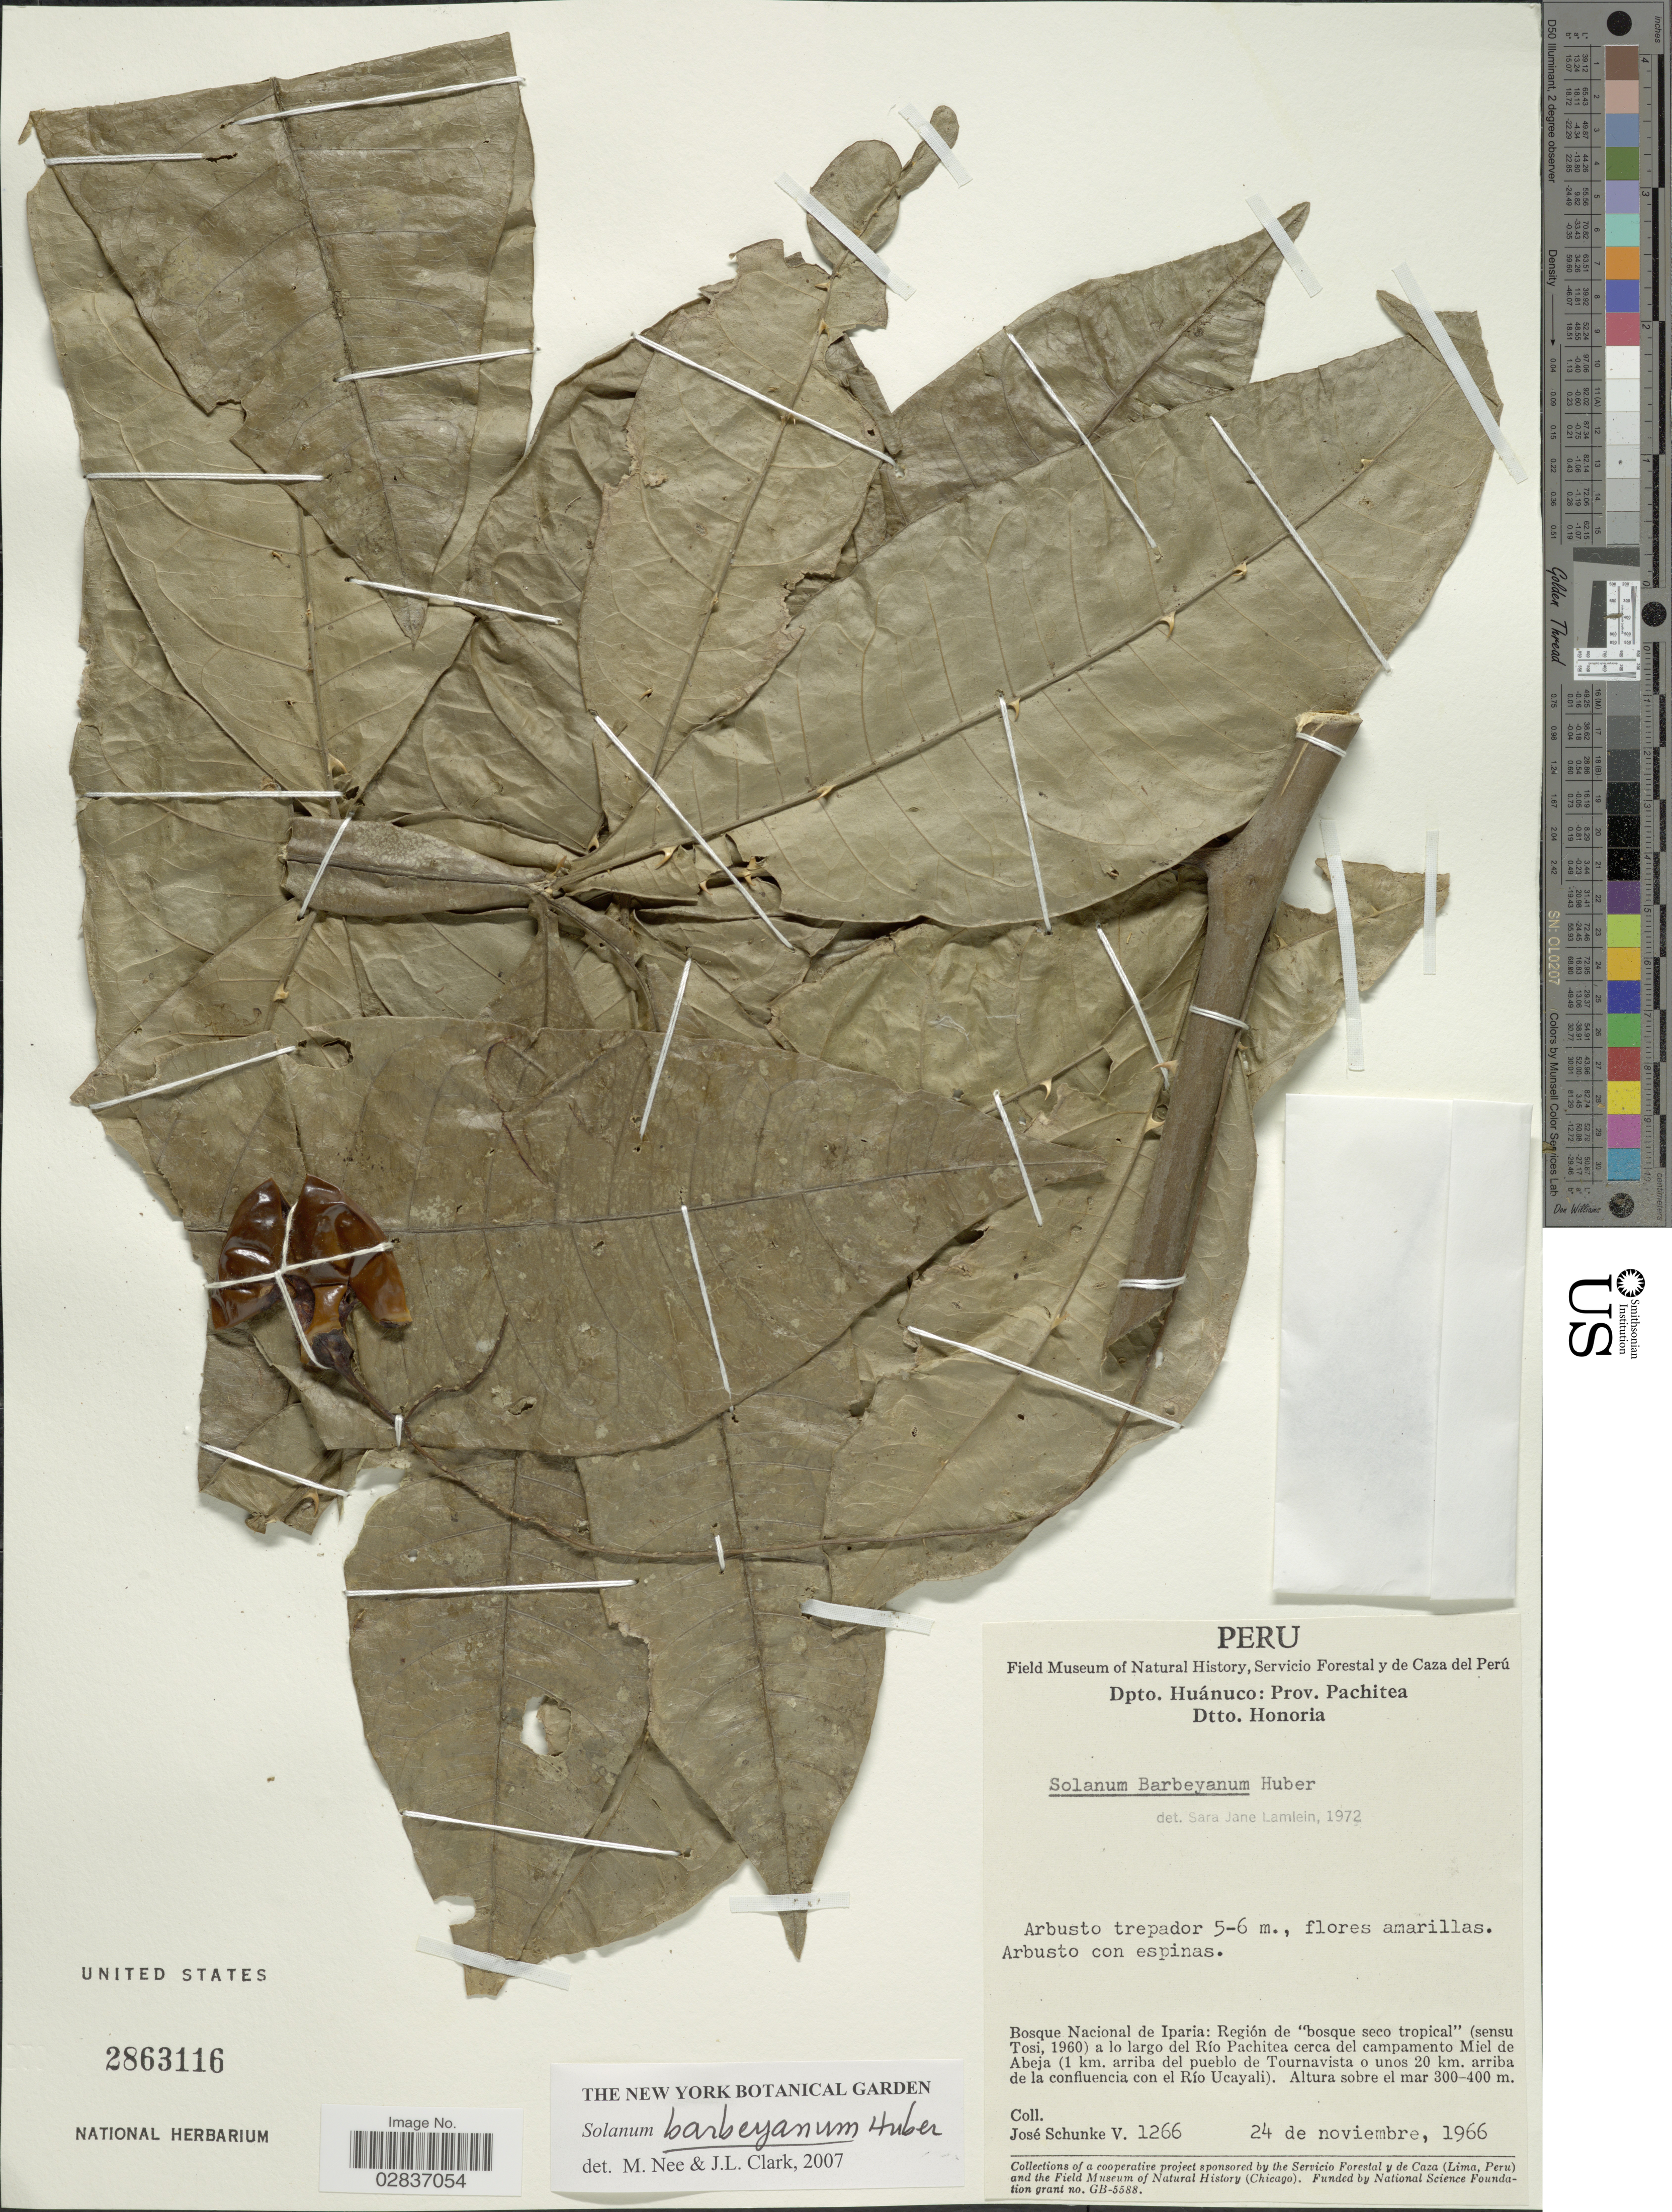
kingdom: Plantae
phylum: Tracheophyta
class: Magnoliopsida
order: Solanales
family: Solanaceae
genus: Solanum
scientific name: Solanum barbeyanum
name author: Huber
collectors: J. Schunke Vigo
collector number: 1266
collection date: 1966-11-24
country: Peru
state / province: Huánuco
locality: Dpto. Huánuco: Prov. Pachitea, Dtto. Honoria, Bosque Nacional de Iparia: Región de "bosque seco tropical"(sensu Tosi, 1960) a lo largo del Río Pachitea cerca del campamento Miel de Abeja (1 km. arriba del pueblo de Tournavista o unos 20 km. arriba de la confluencia con el Río Ucayali).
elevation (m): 300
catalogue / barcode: US 2863116